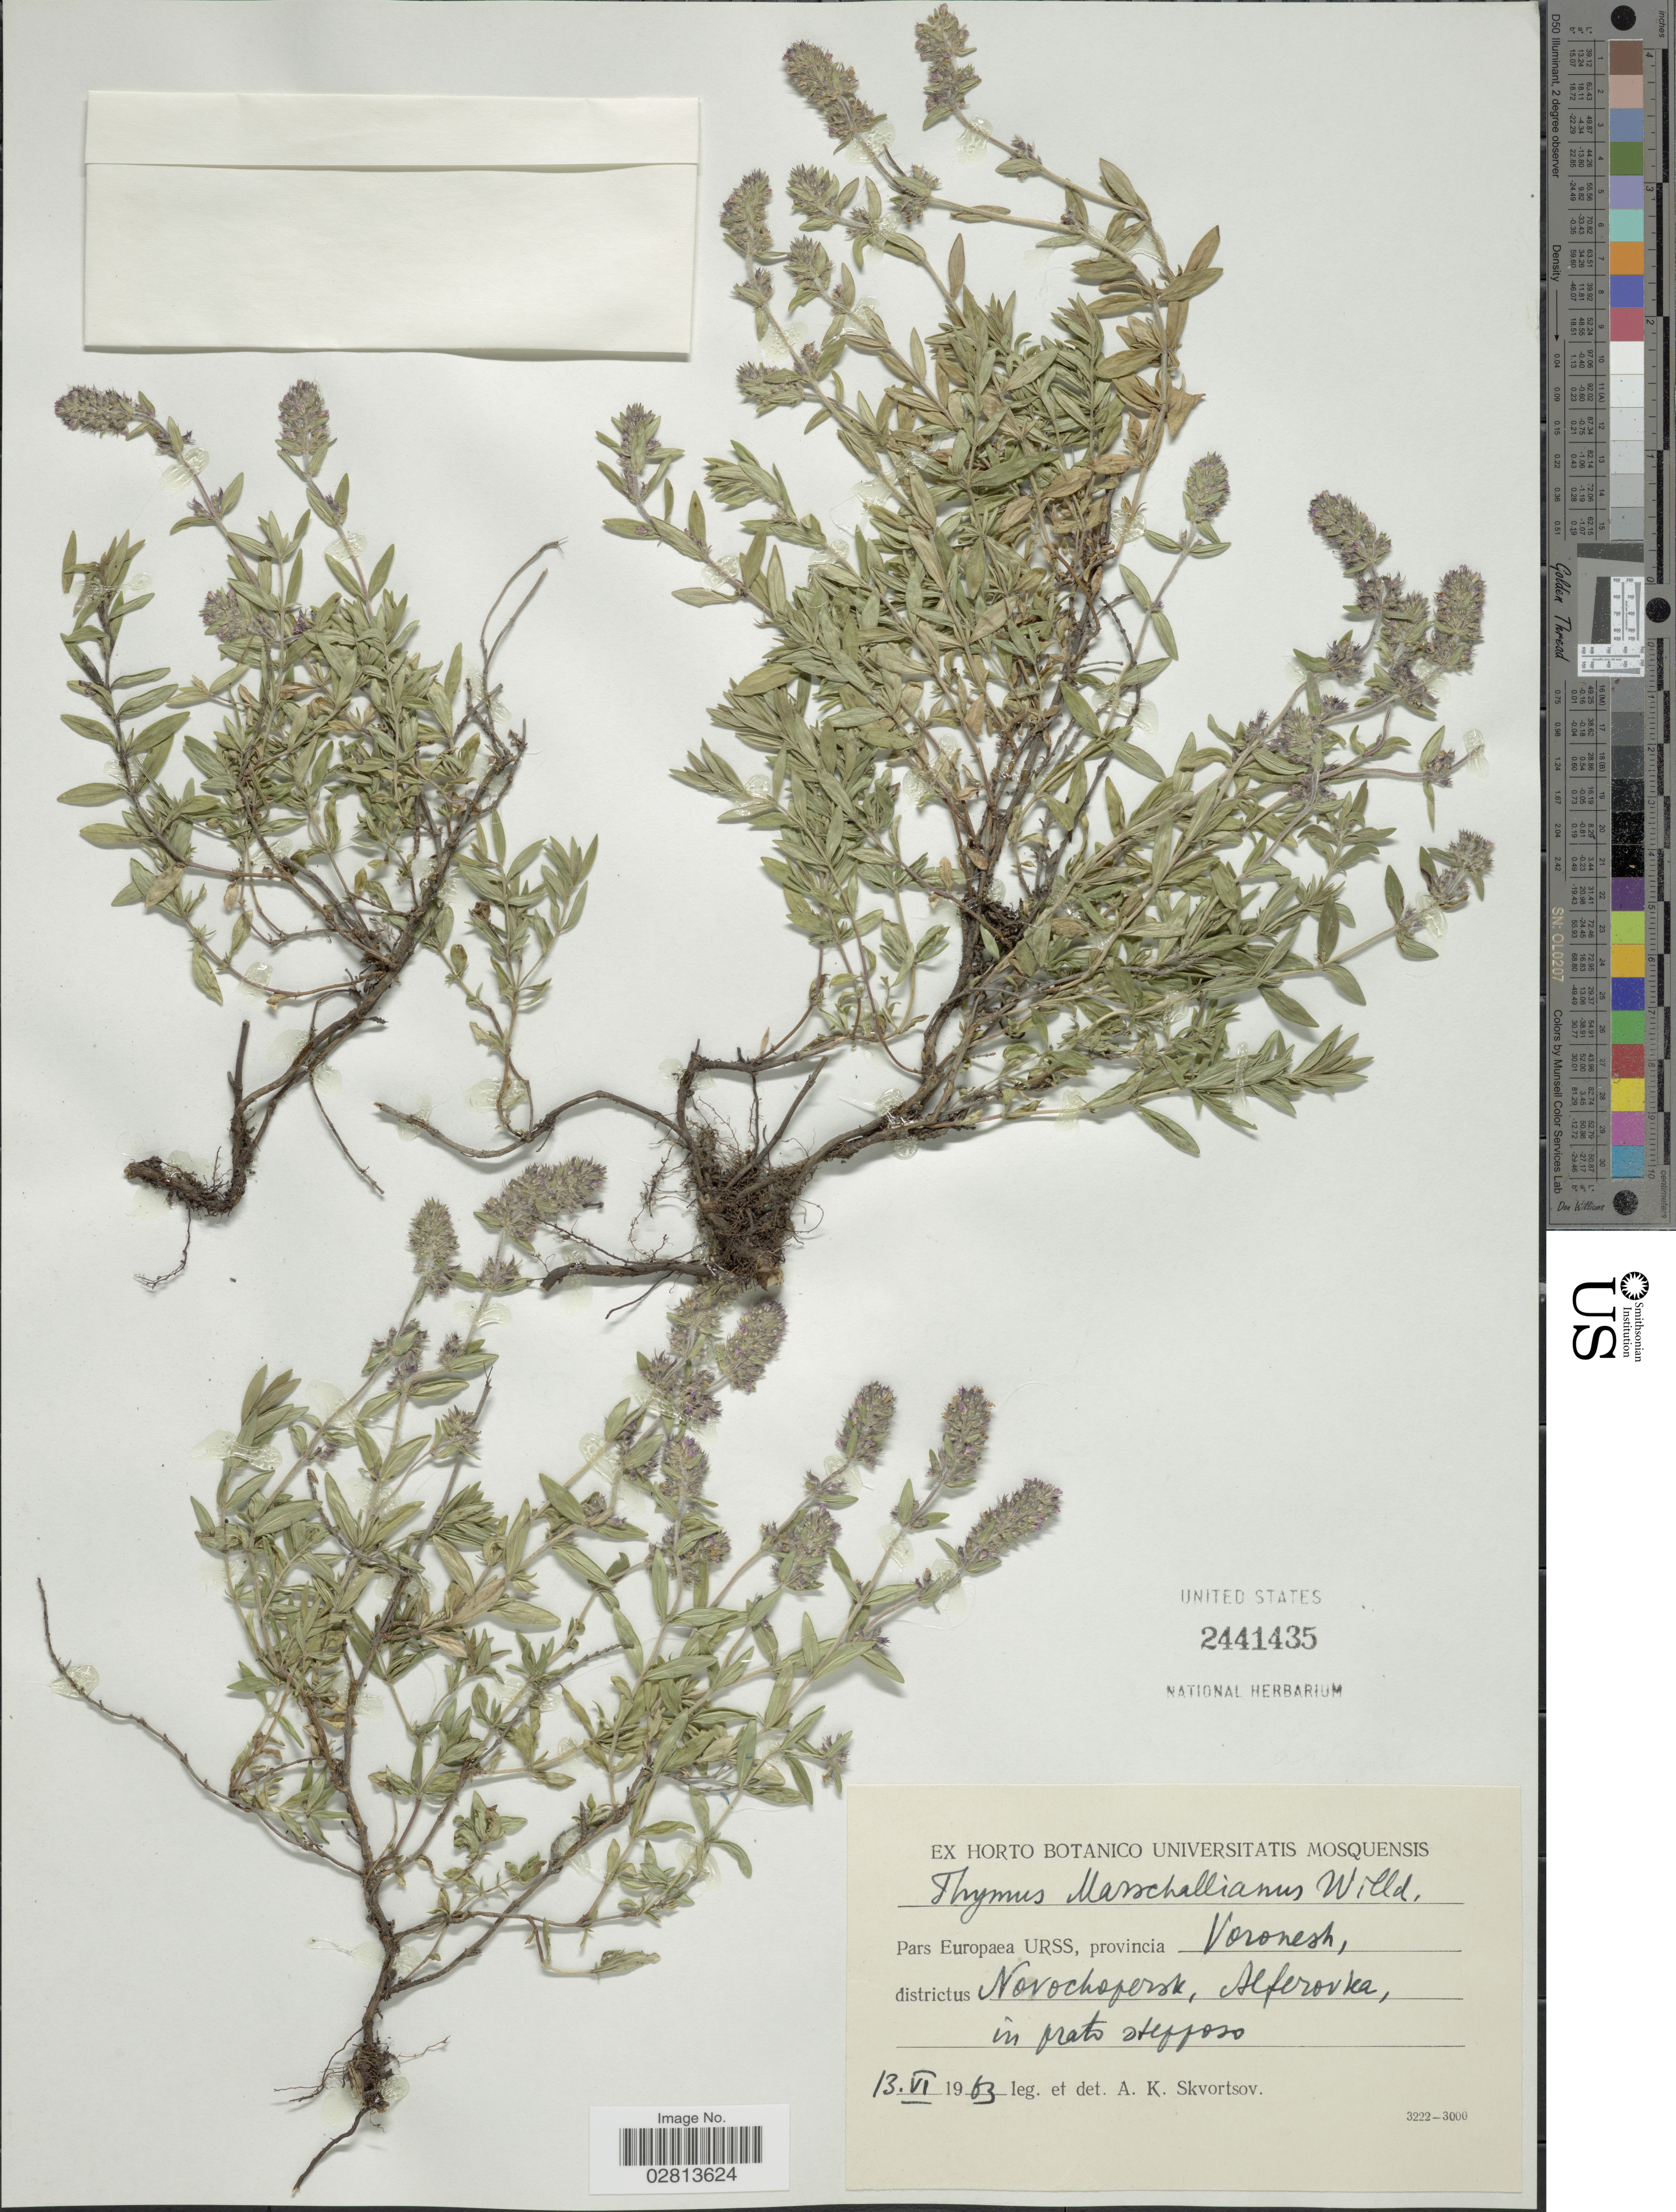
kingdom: Plantae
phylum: Tracheophyta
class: Magnoliopsida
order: Lamiales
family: Lamiaceae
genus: Thymus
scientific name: Thymus marschallianus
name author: Willd.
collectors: A. K. Skvortsov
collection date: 1963-06-13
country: Russian Federation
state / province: Voronezh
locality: Pars Europaea URSS, provincia Voronezh, districtus Novokhopyorsk, Alferovka, in prato stepposo.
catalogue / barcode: US 2441435